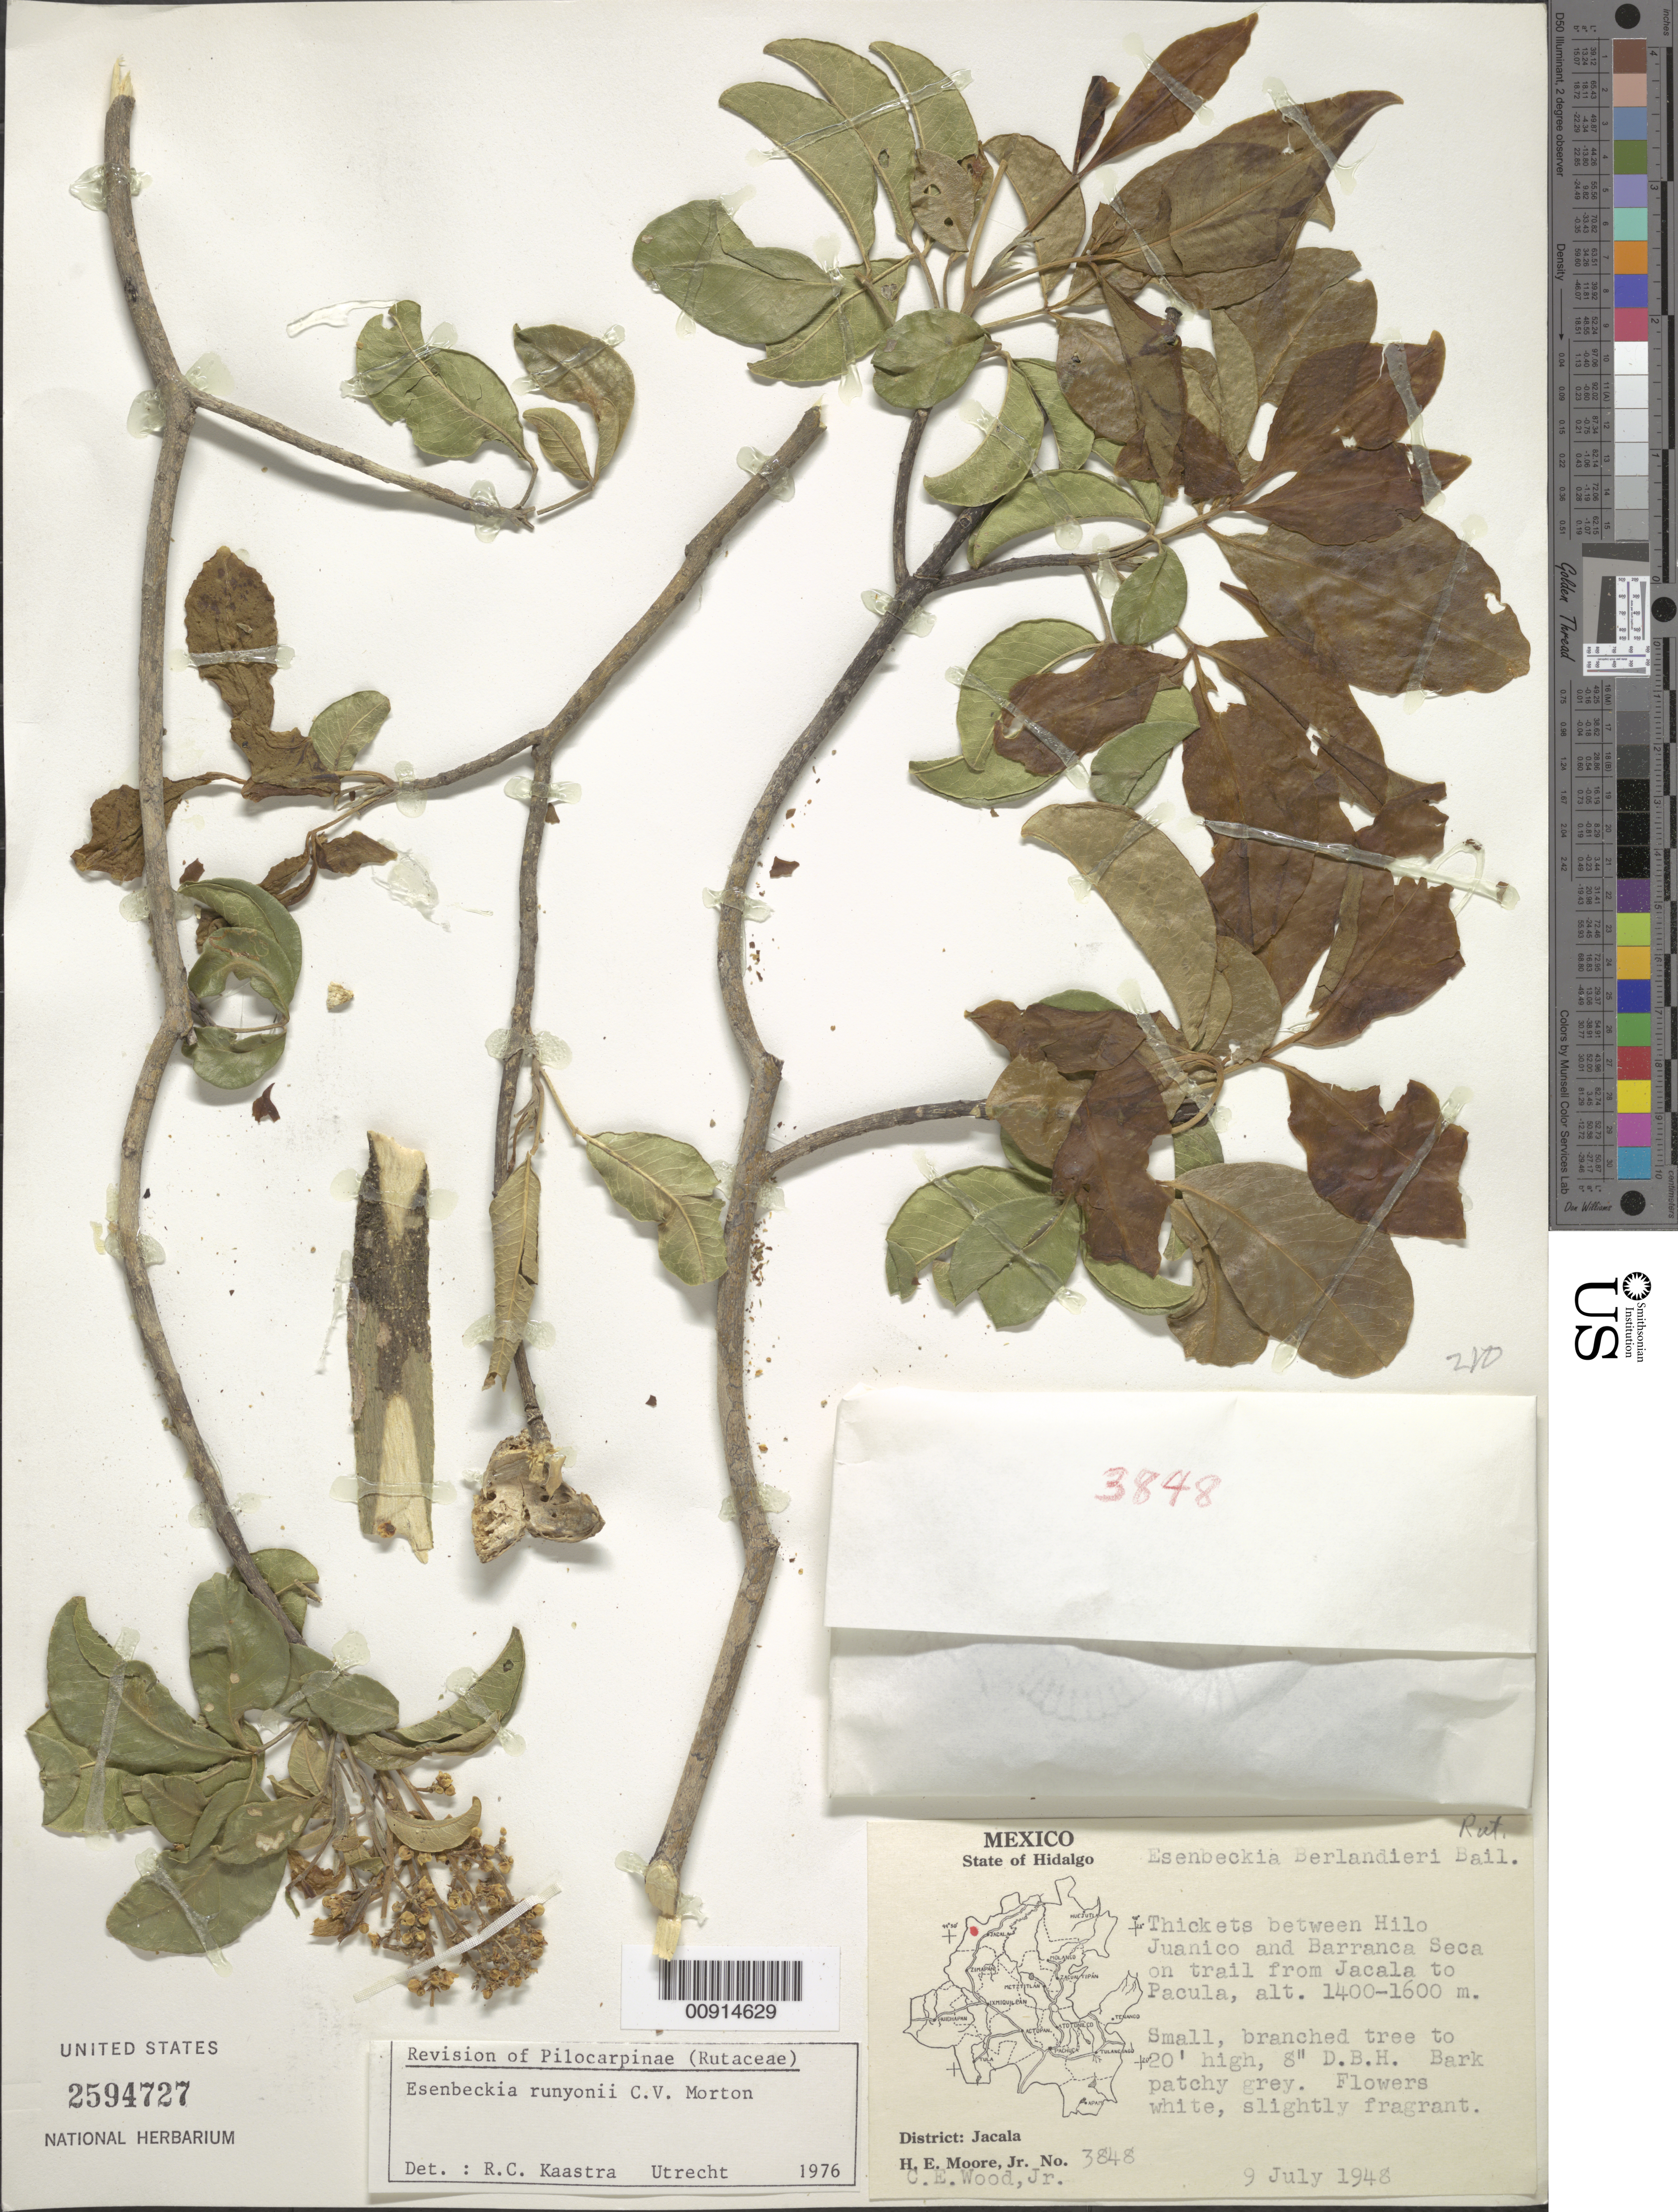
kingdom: Plantae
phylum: Tracheophyta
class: Magnoliopsida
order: Sapindales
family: Rutaceae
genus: Esenbeckia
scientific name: Esenbeckia runyonii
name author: C.V. Morton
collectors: H. E. Moore & C. Wood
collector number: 3848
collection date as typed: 09 Jul 1948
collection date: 1948-07-09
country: Mexico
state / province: Hidalgo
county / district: Jacala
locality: Between Hilo Juanico and Barranca Seca on trail from Jacala to Pacula. District Jacala, State of Hidalgo.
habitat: Thickets.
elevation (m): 1600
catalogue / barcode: US 2594727